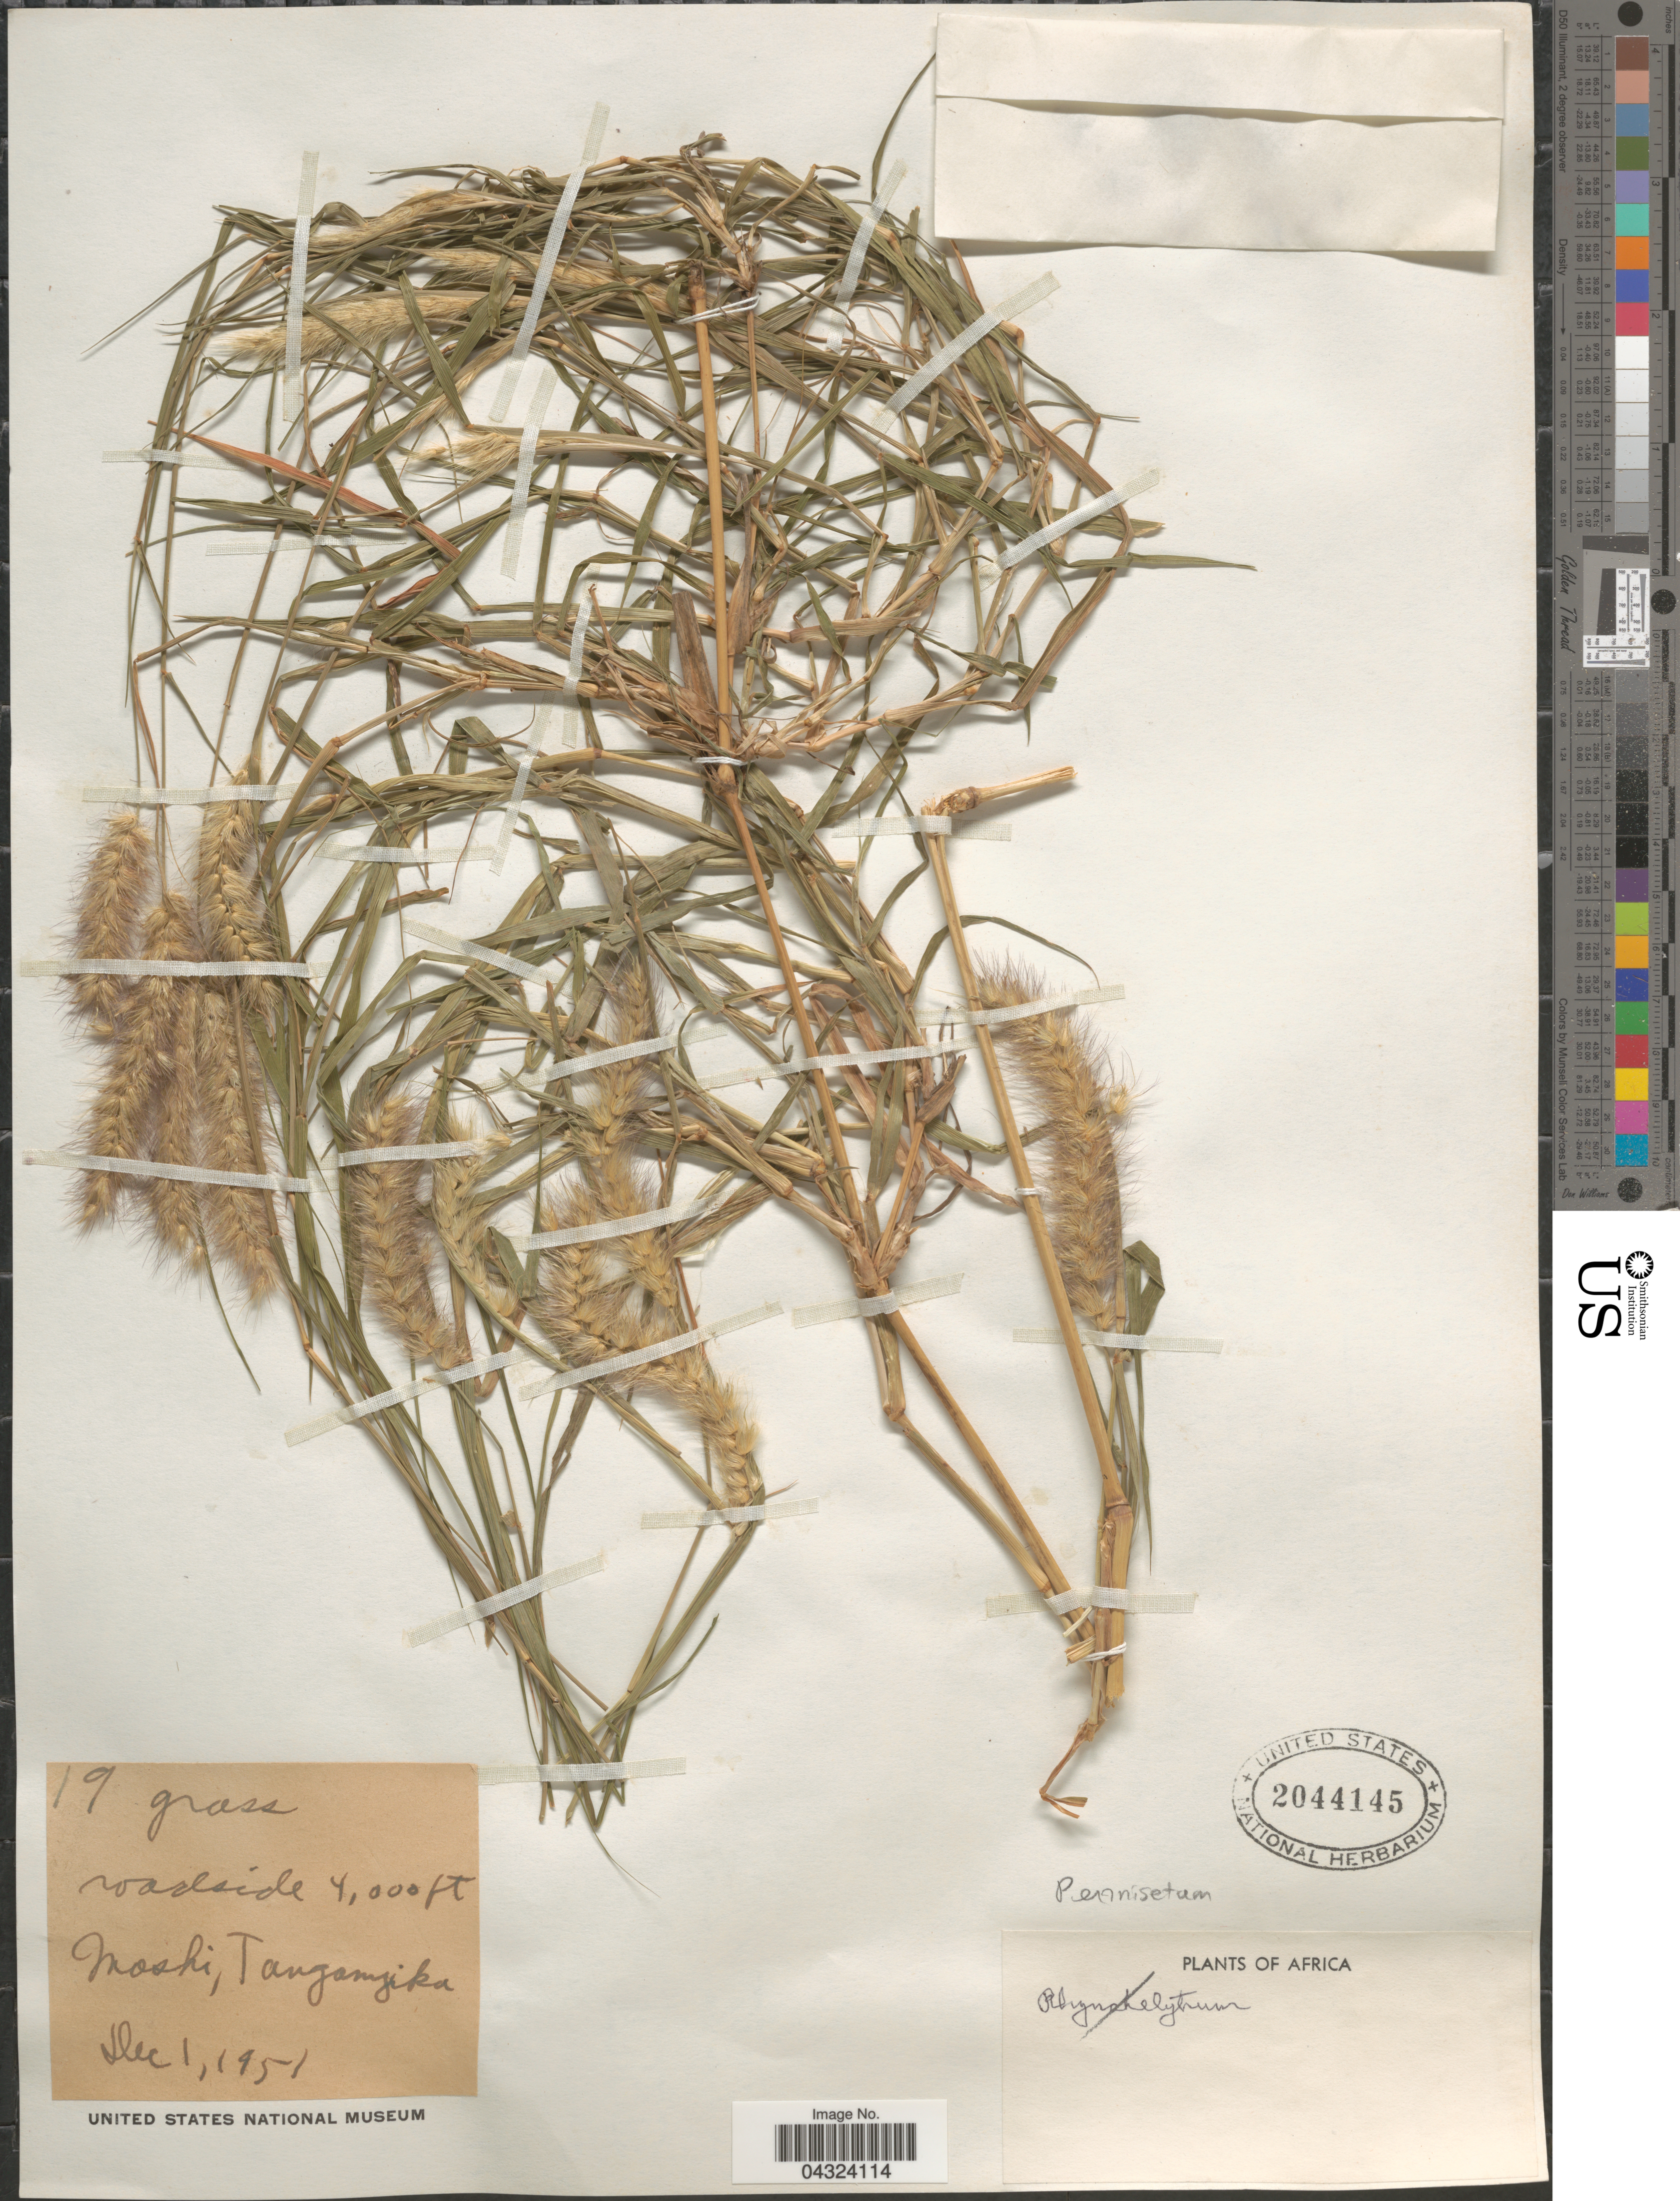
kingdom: Plantae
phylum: Tracheophyta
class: Liliopsida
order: Poales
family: Poaceae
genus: Cenchrus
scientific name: Cenchrus sp.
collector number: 19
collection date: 1951-12-01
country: Tanzania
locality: Moshi, Tanganyika.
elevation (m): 1219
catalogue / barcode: US 2044145